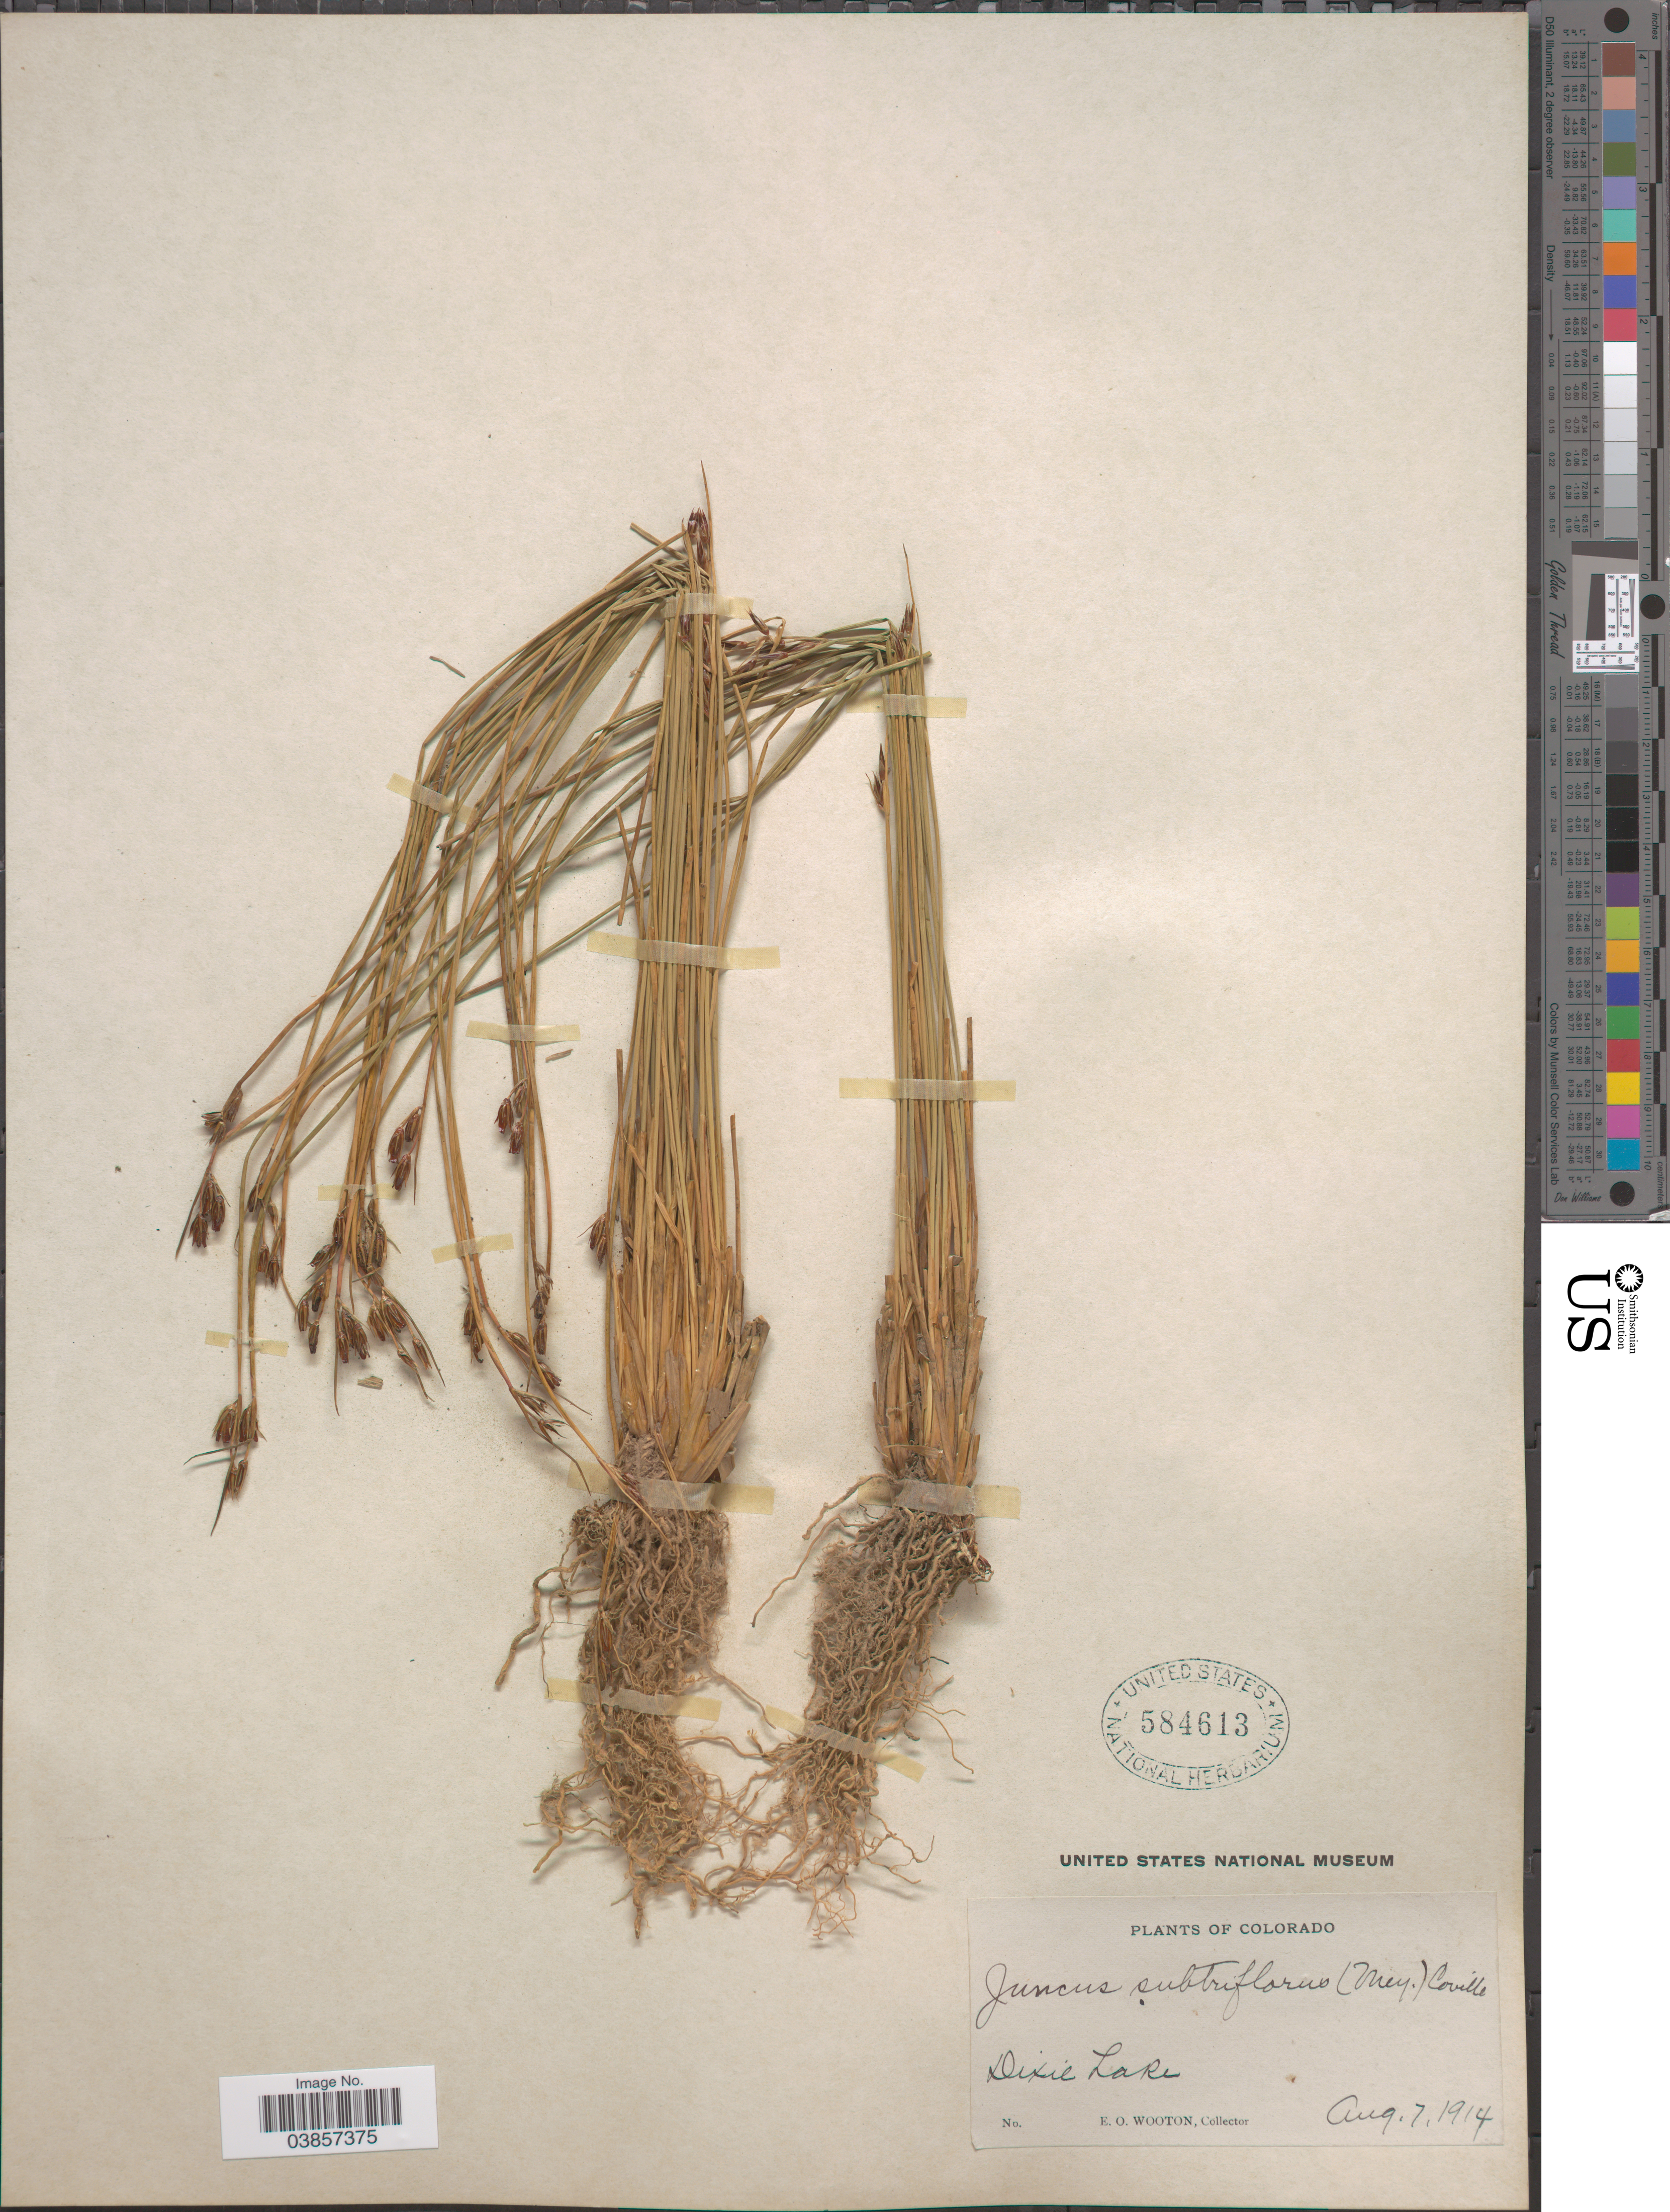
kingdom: Plantae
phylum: Tracheophyta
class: Liliopsida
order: Poales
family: Juncaceae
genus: Juncus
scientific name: Juncus subtriflorus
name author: (E. Mey.) Coville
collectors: E. O. Wooton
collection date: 1914-08-07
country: United States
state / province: Colorado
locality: Dixie Lake.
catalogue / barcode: US 584613